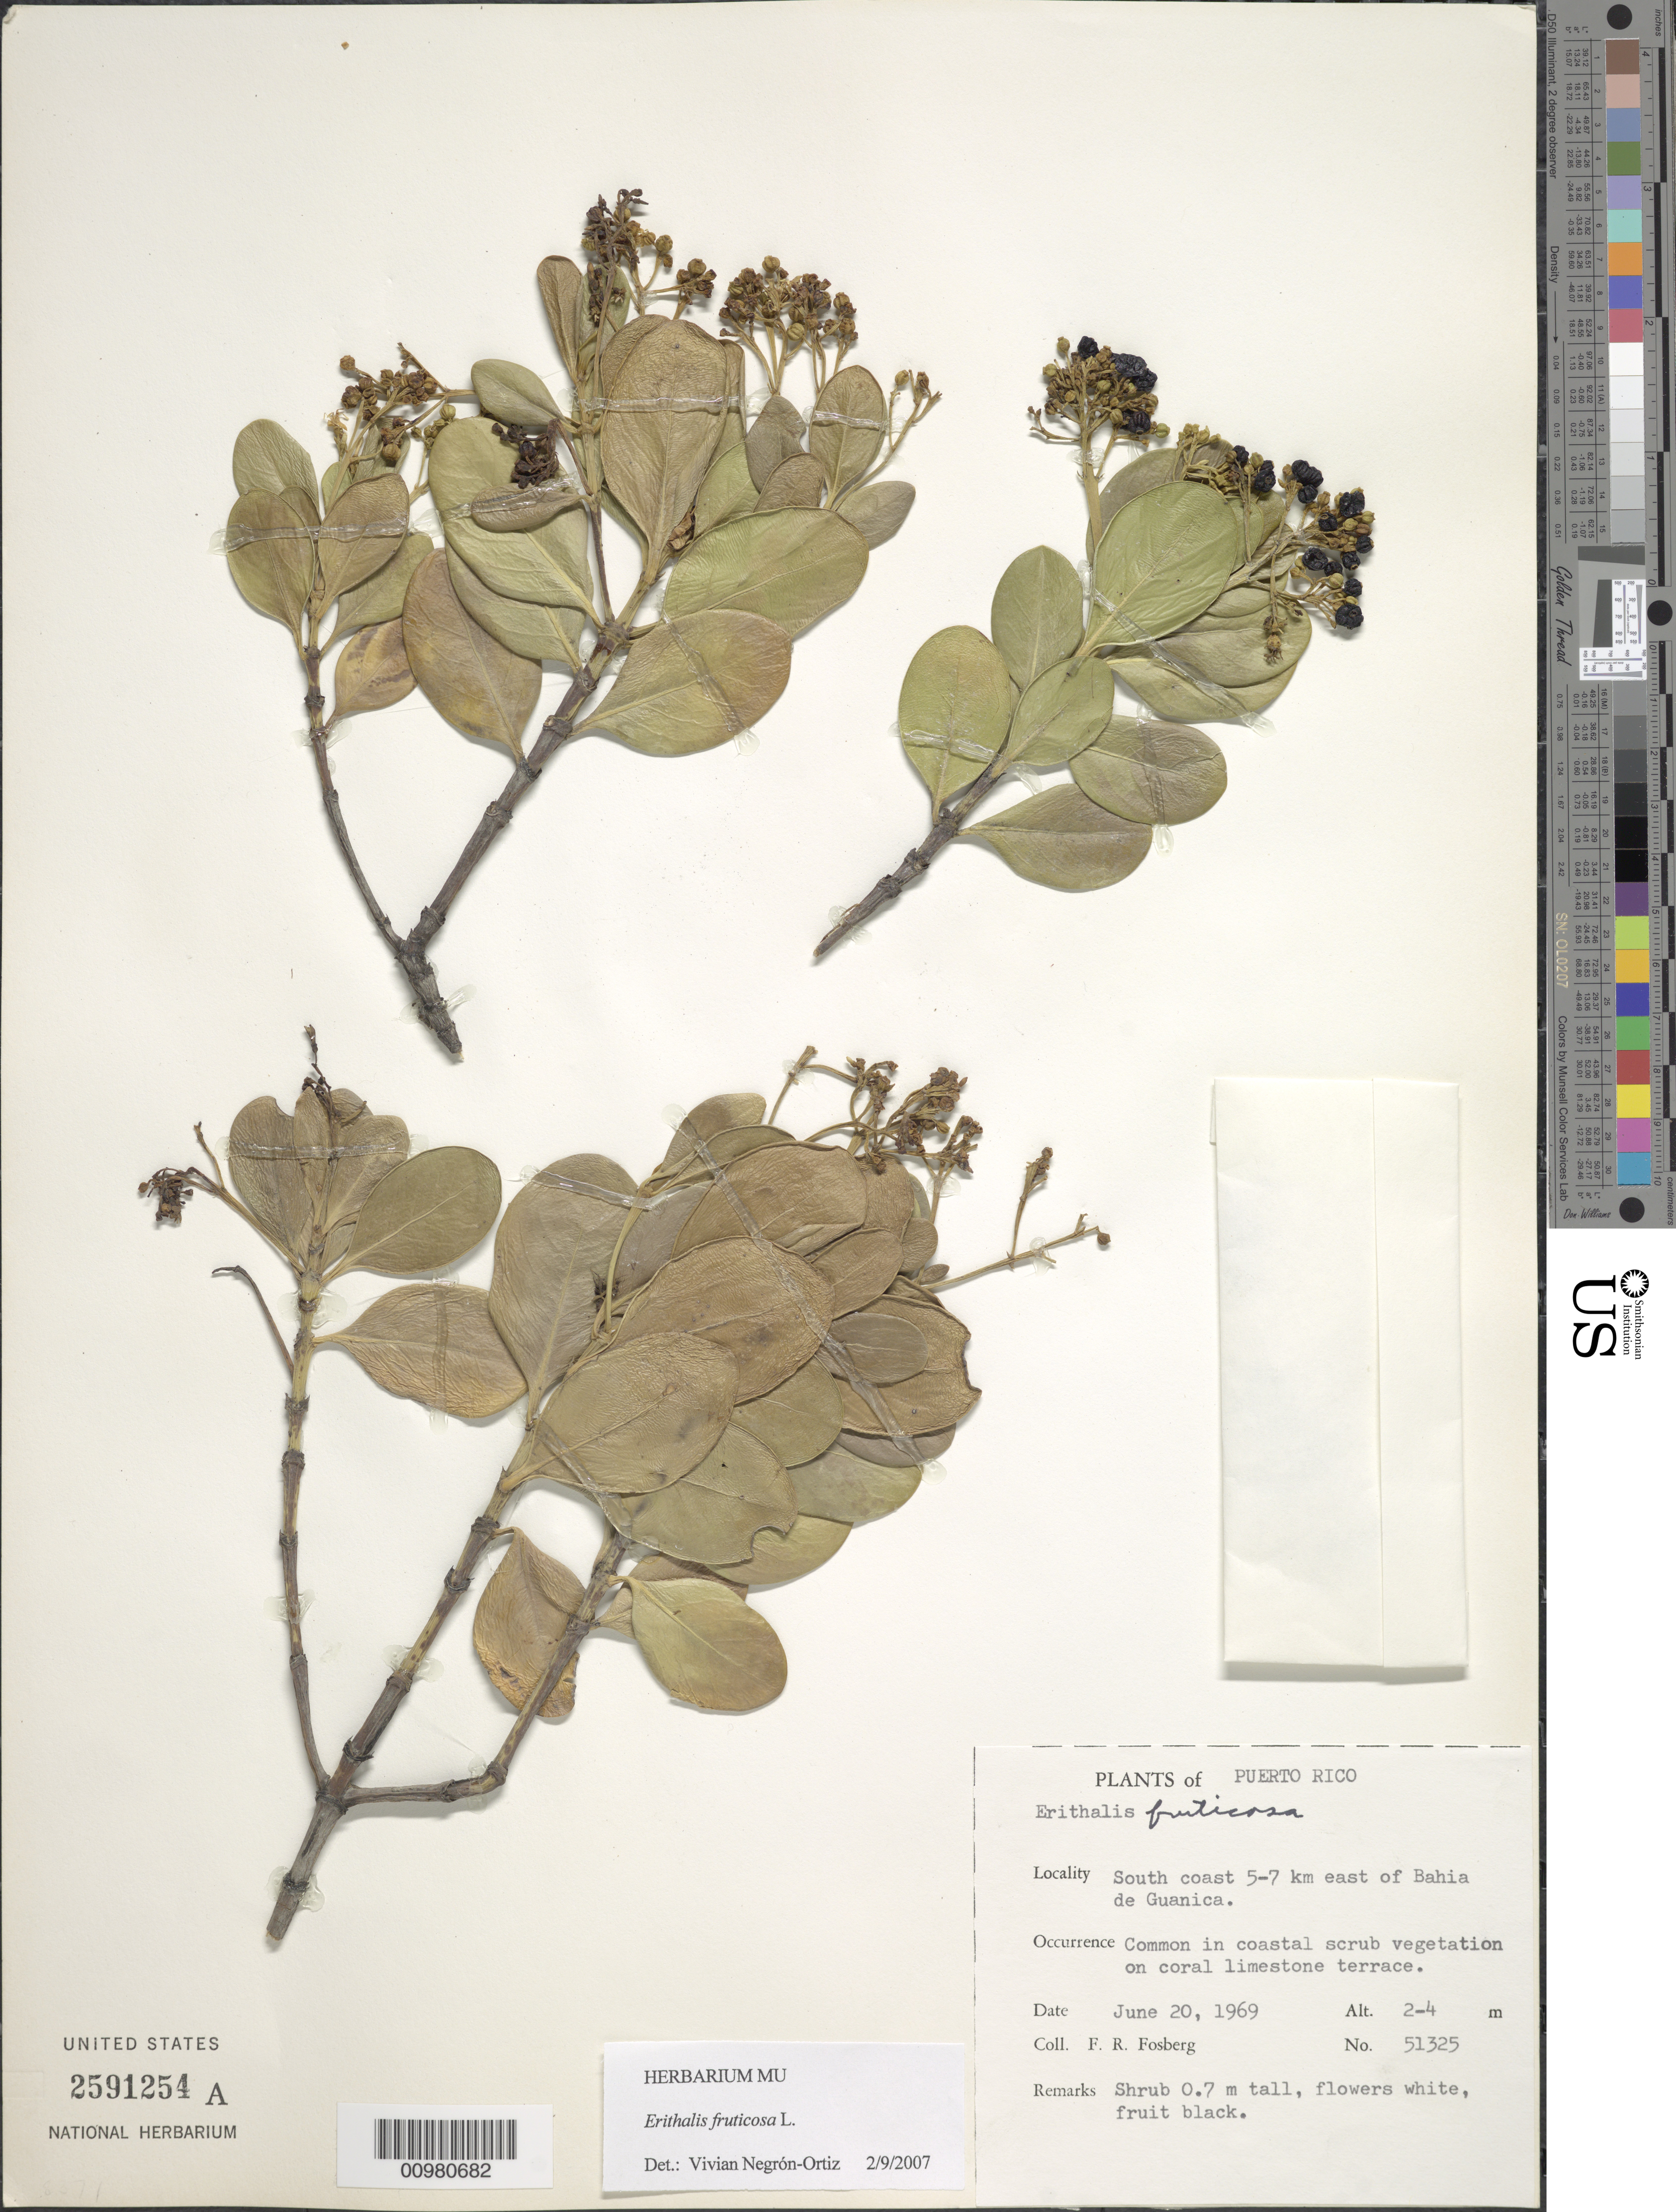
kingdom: Plantae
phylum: Tracheophyta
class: Magnoliopsida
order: Gentianales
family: Rubiaceae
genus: Erithalis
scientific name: Erithalis fruticosa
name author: L.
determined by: Negrón-Ortiz, V.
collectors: F. R. Fosberg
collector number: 51325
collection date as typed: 20 Jun 1969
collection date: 1969-06-20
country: Puerto Rico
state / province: Guánica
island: Puerto Rico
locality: South coast 5-7 km east of Bahia de Guanica.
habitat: Common in coastal scrub vegetation on coral limestone terrace.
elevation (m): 2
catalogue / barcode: US 2591254A